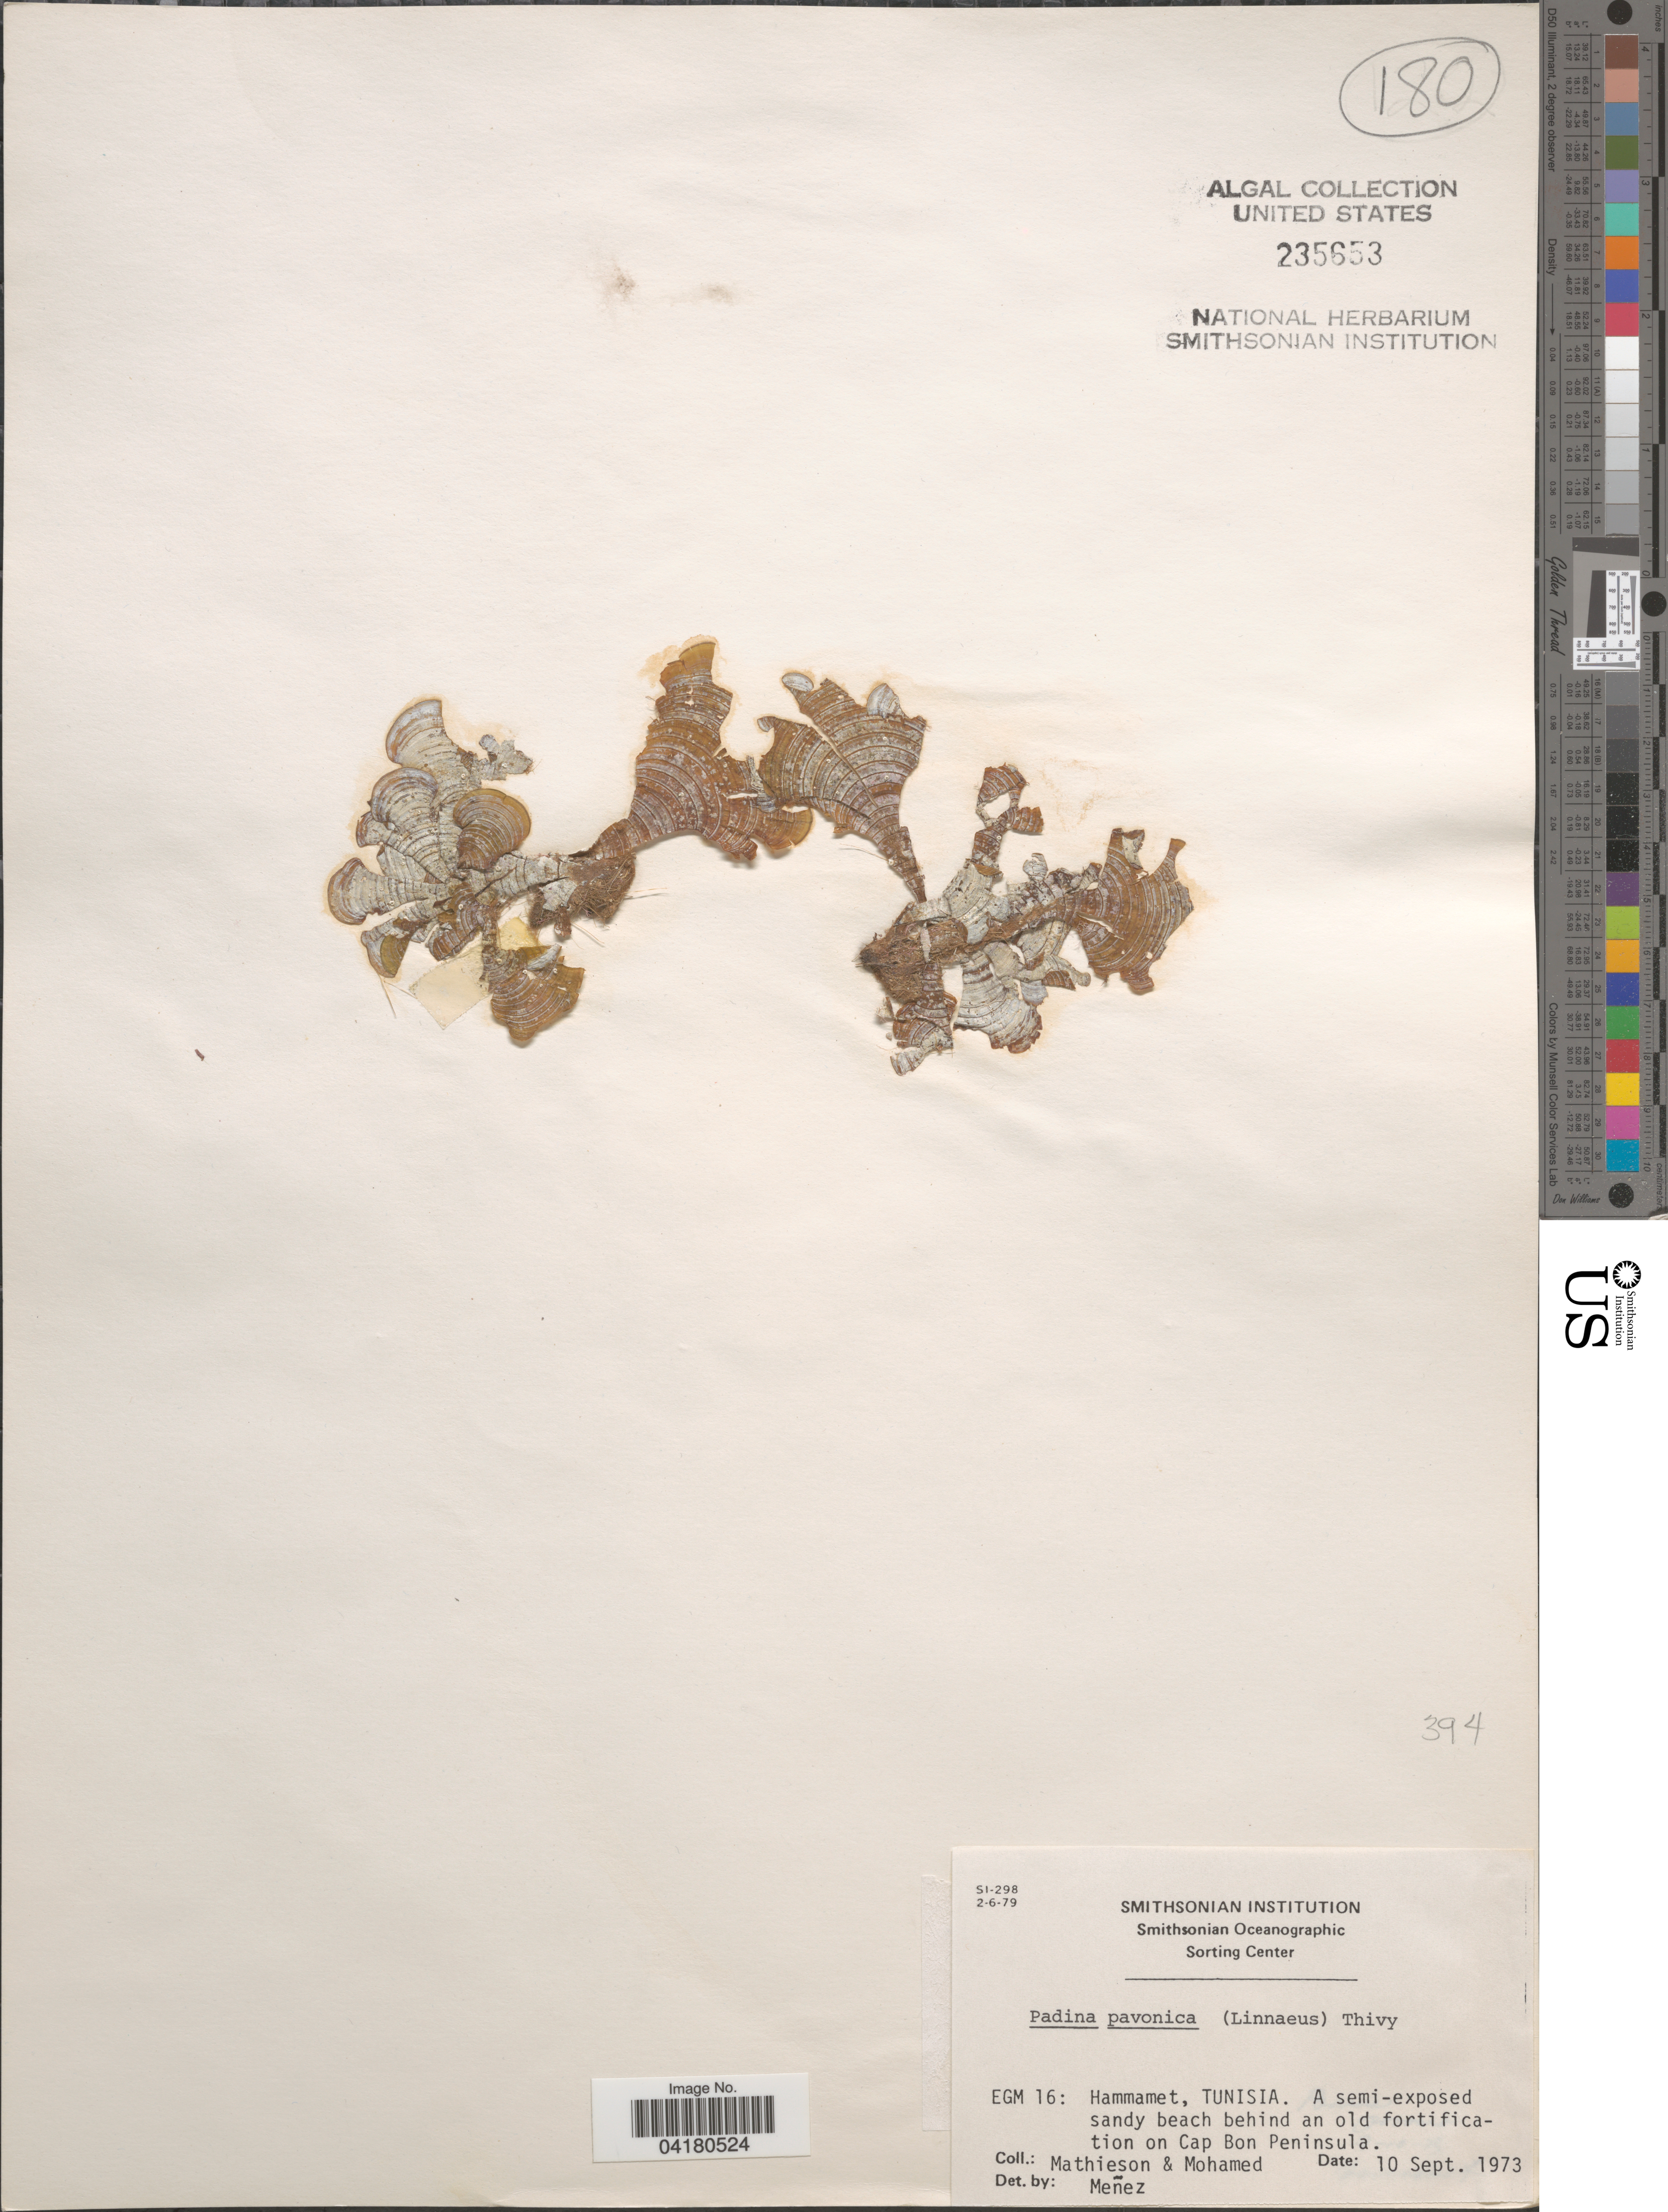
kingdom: Chromista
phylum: Ochrophyta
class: Phaeophyceae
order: Dictyotales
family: Dictyotaceae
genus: Padina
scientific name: Padina pavonica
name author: (L.) Thivy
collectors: Mathieson & -. Mohamed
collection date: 1973-09-10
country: Tunisia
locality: EGM 16: Hammamet, Tunisia. A semi-exposed sandy beach behind an old fortification on Cap Bon Peninsula.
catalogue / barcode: US 235653